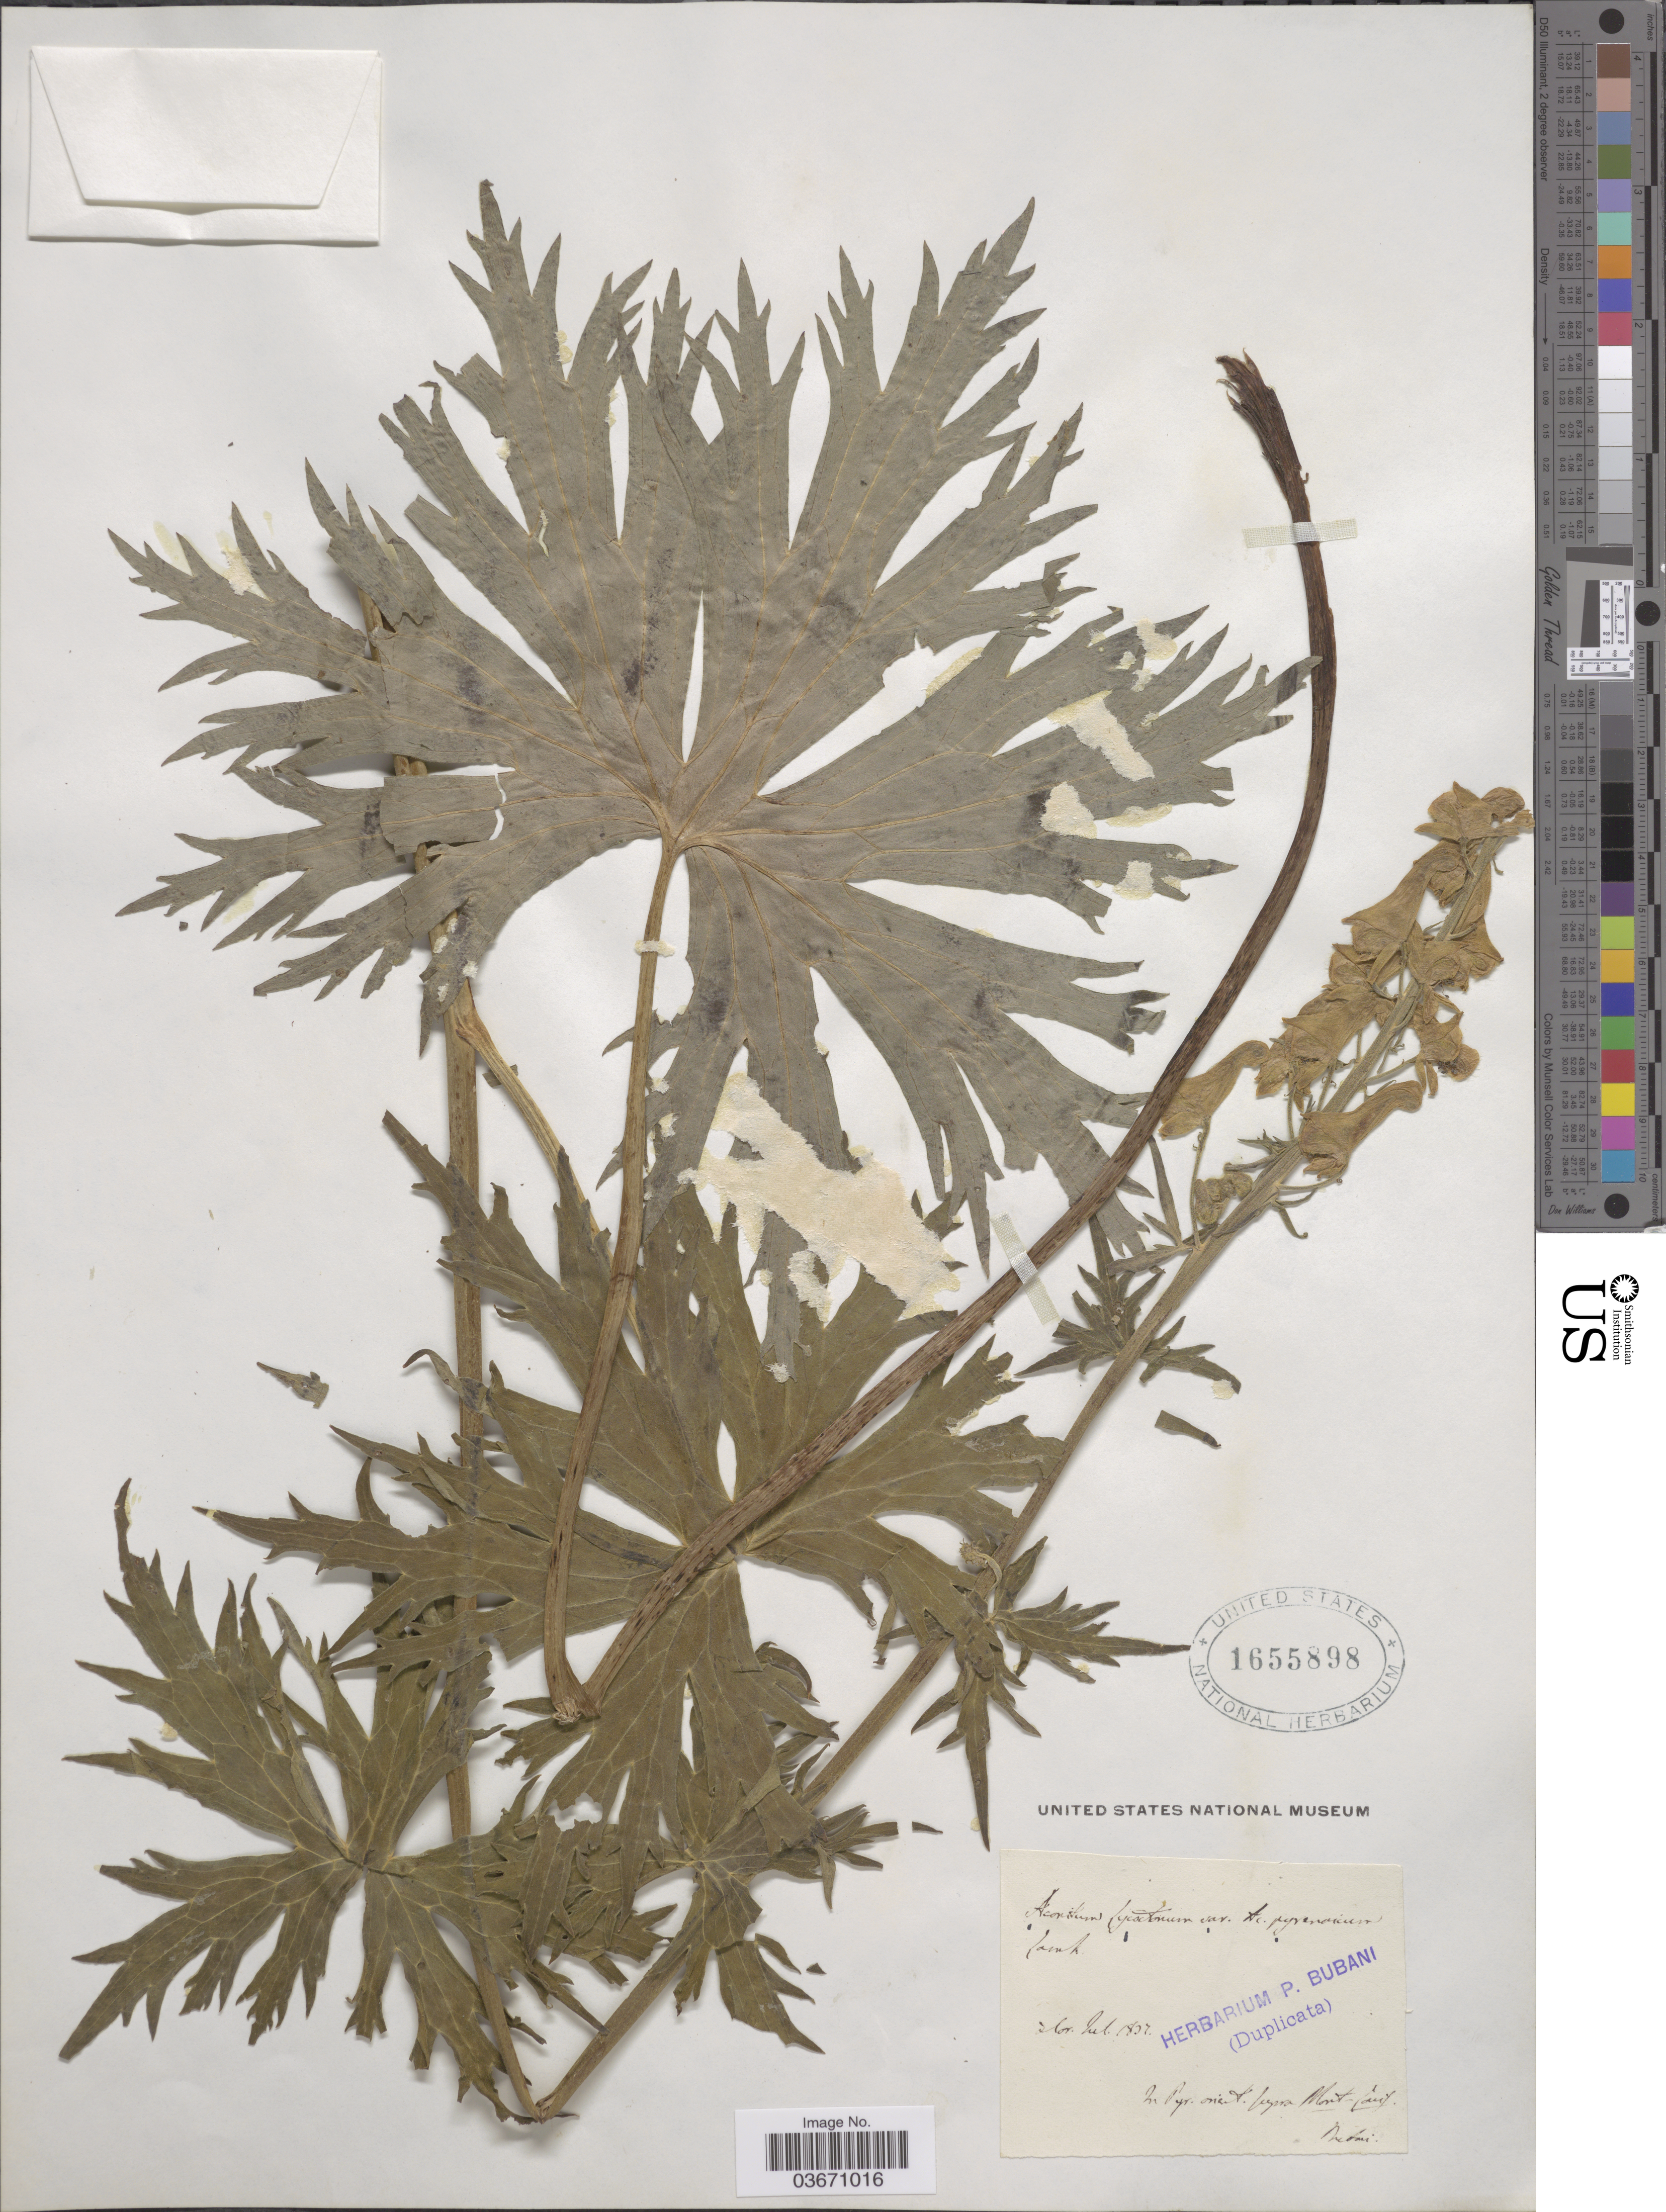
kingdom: Plantae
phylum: Tracheophyta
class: Magnoliopsida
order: Ranunculales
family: Ranunculaceae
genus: Aconitum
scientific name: Aconitum lycoctonum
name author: L.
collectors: P. Bubani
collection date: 1857-07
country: France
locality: In Pyr. orient. supra Mont-Louis.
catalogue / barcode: US 1655898